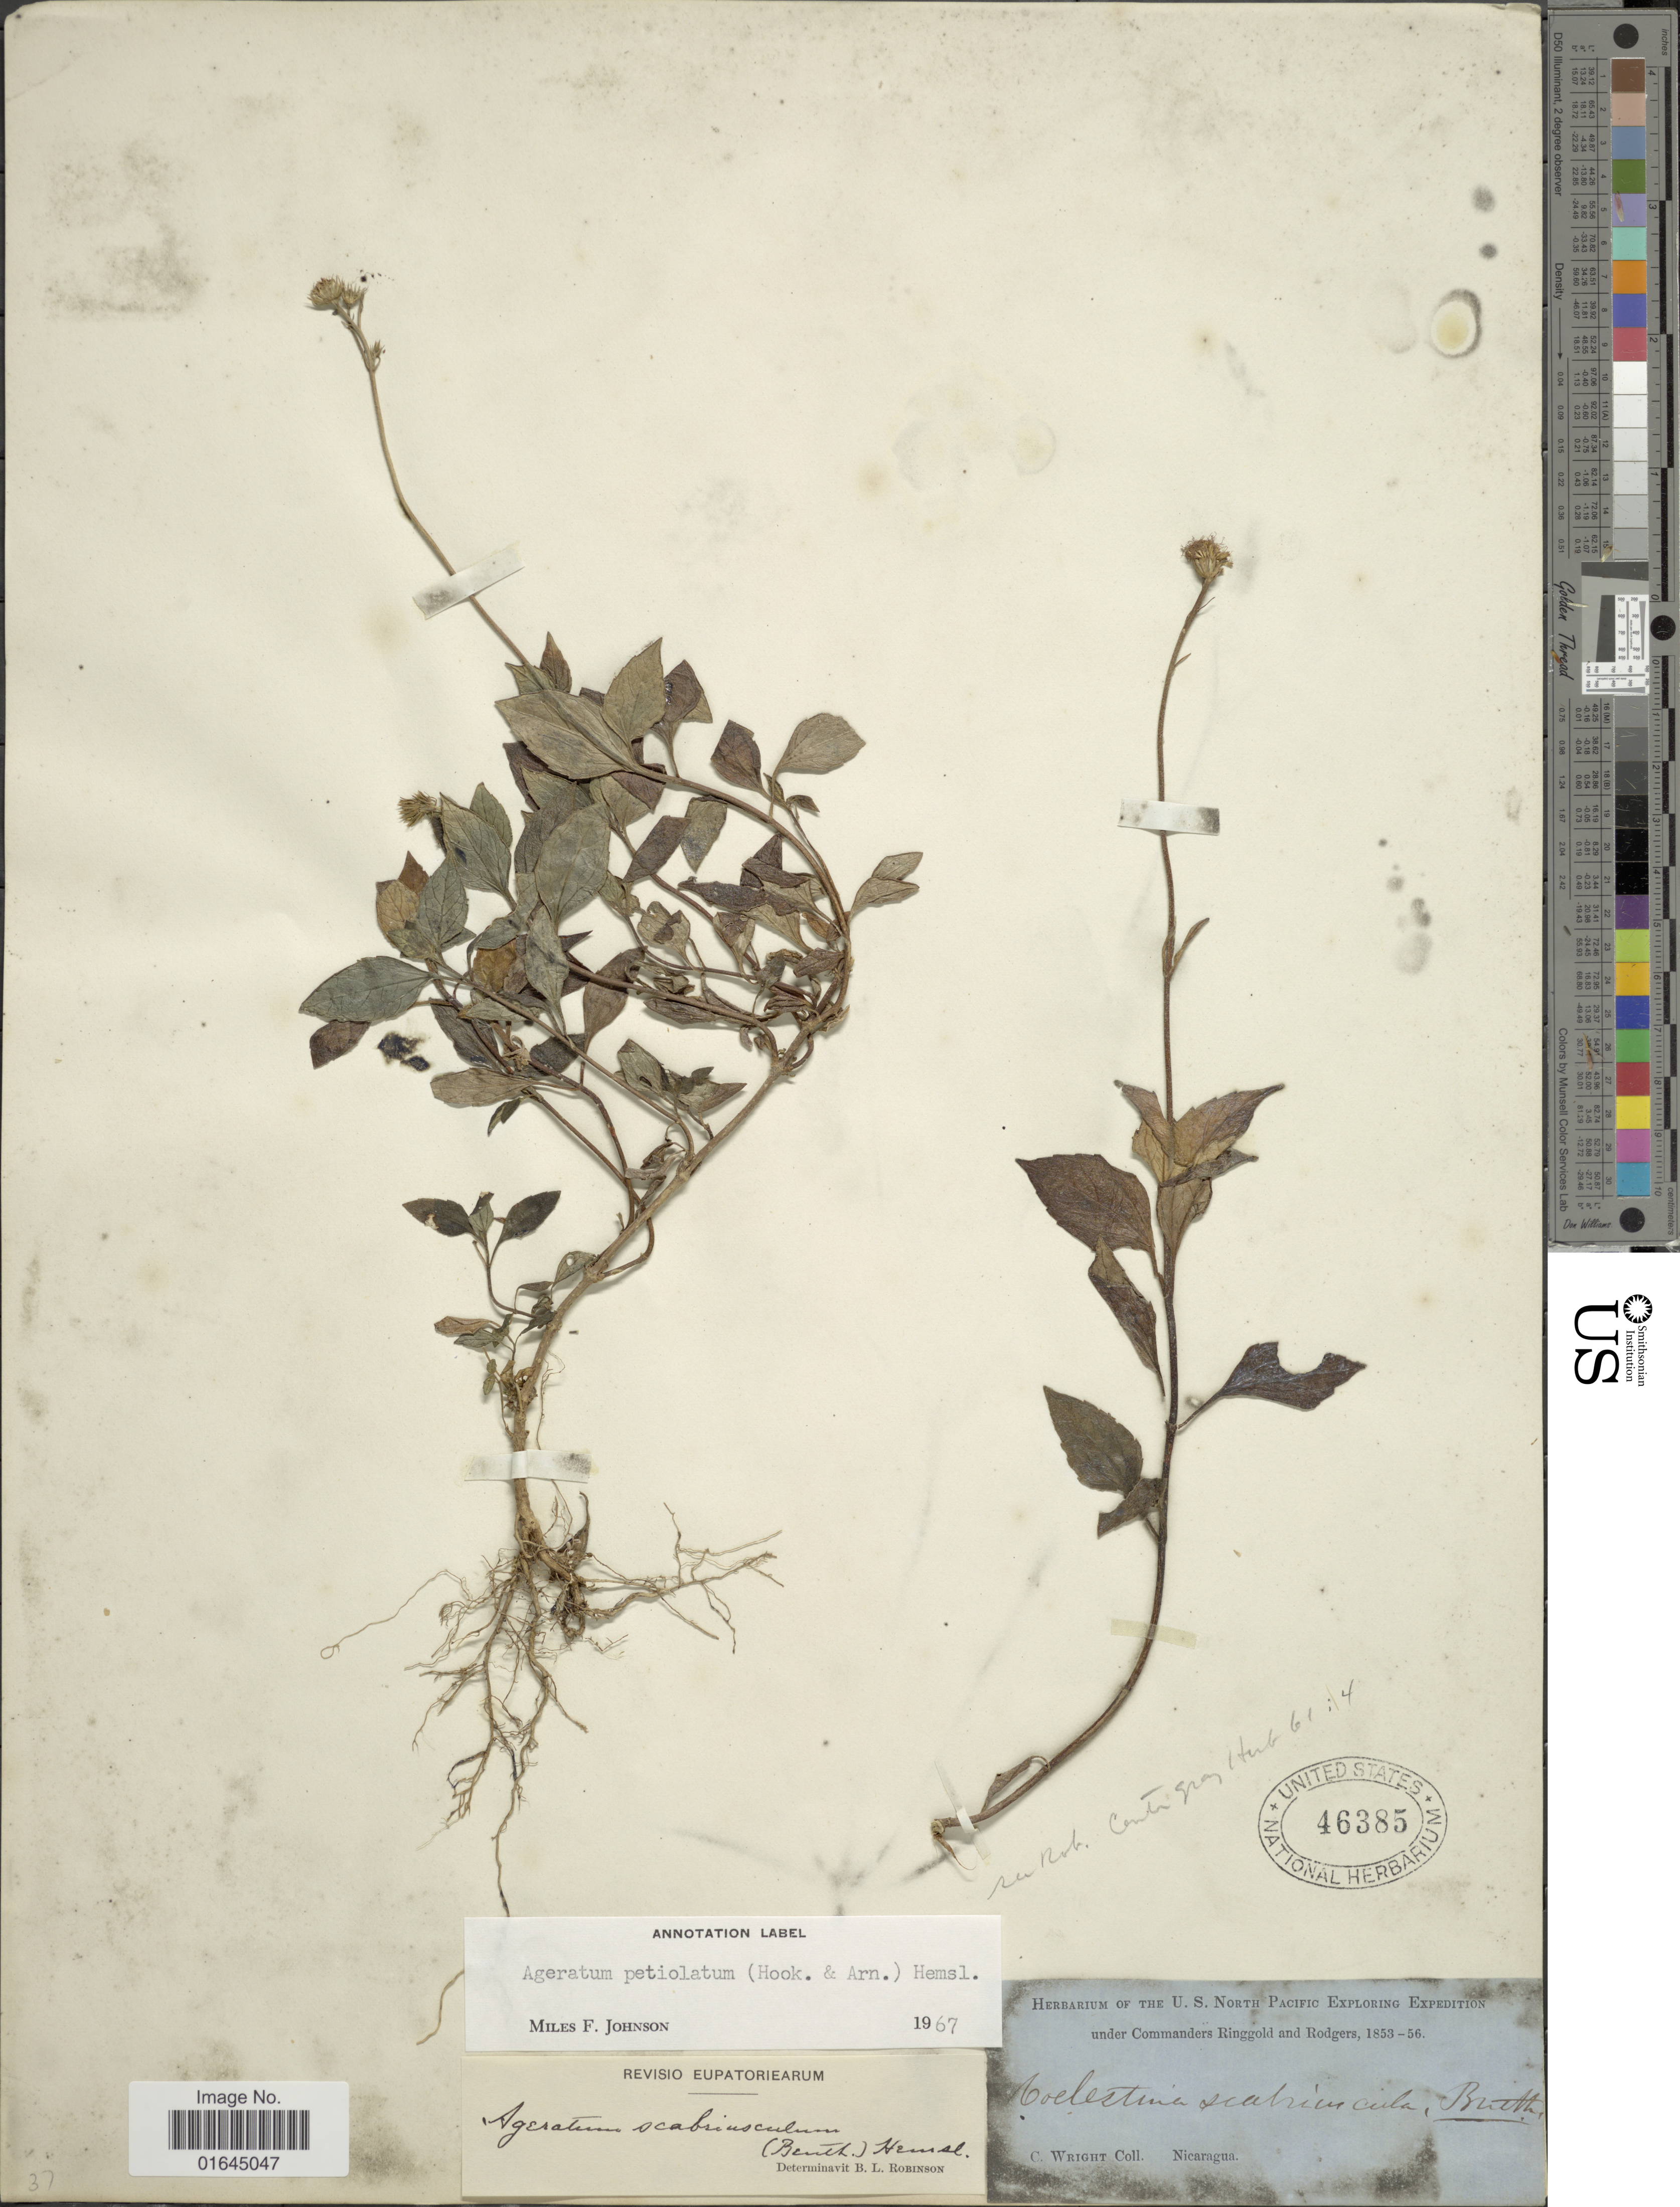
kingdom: Plantae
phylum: Tracheophyta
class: Magnoliopsida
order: Asterales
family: Asteraceae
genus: Ageratum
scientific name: Ageratum petiolatum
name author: (Hook. & Arn.) Hemsl.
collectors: C. Wright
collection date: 1853/1856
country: Nicaragua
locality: Nicaragua.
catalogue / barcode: US 46385